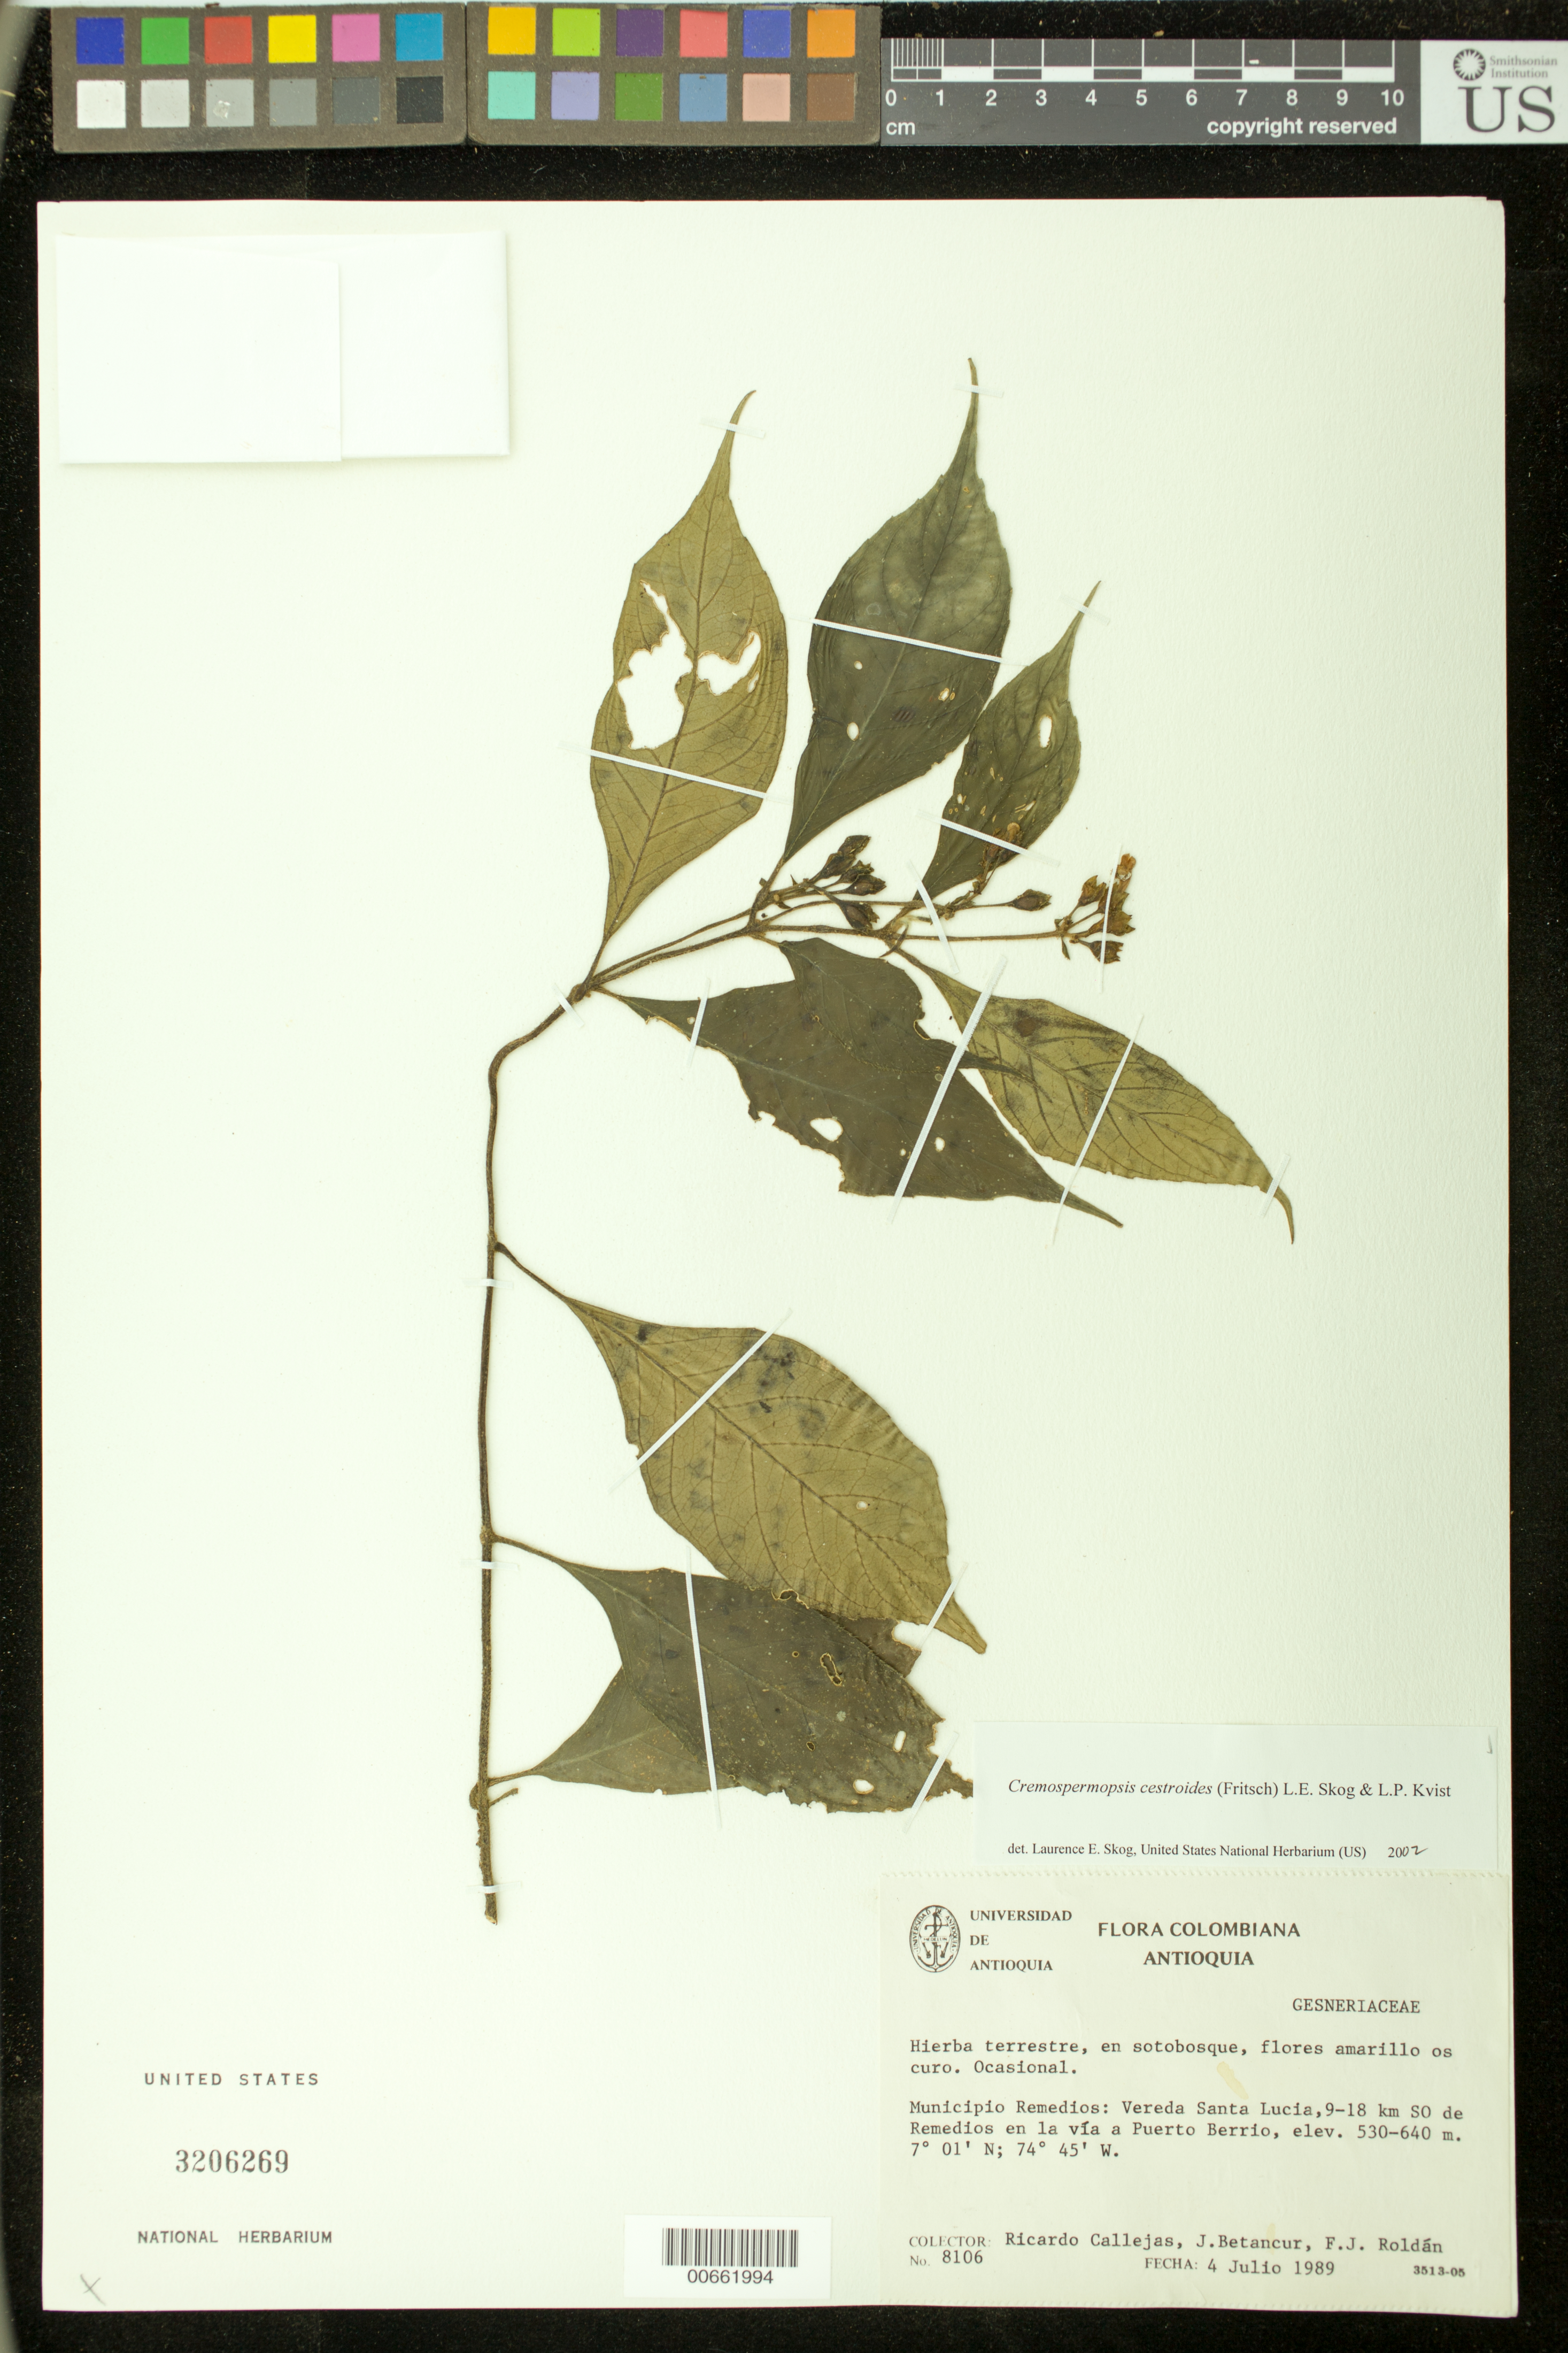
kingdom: Plantae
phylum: Tracheophyta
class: Magnoliopsida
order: Lamiales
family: Gesneriaceae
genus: Cremospermopsis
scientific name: Cremospermopsis cestroides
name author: (Fritsch) L.E. Skog & L.P. Kvist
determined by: Skog, Laurence E.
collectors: R. Callejas, J. C. Betancur & F. J. Roldán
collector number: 8106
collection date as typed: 04 Jul 1989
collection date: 1989-07-04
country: Colombia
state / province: Antioquia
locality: Mpio. Remedios: Vereda Santa Lucia, 9-18 km SO de Remedios en la vía a Puerto Berrio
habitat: En sotobosque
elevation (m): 530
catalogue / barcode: US 3206269